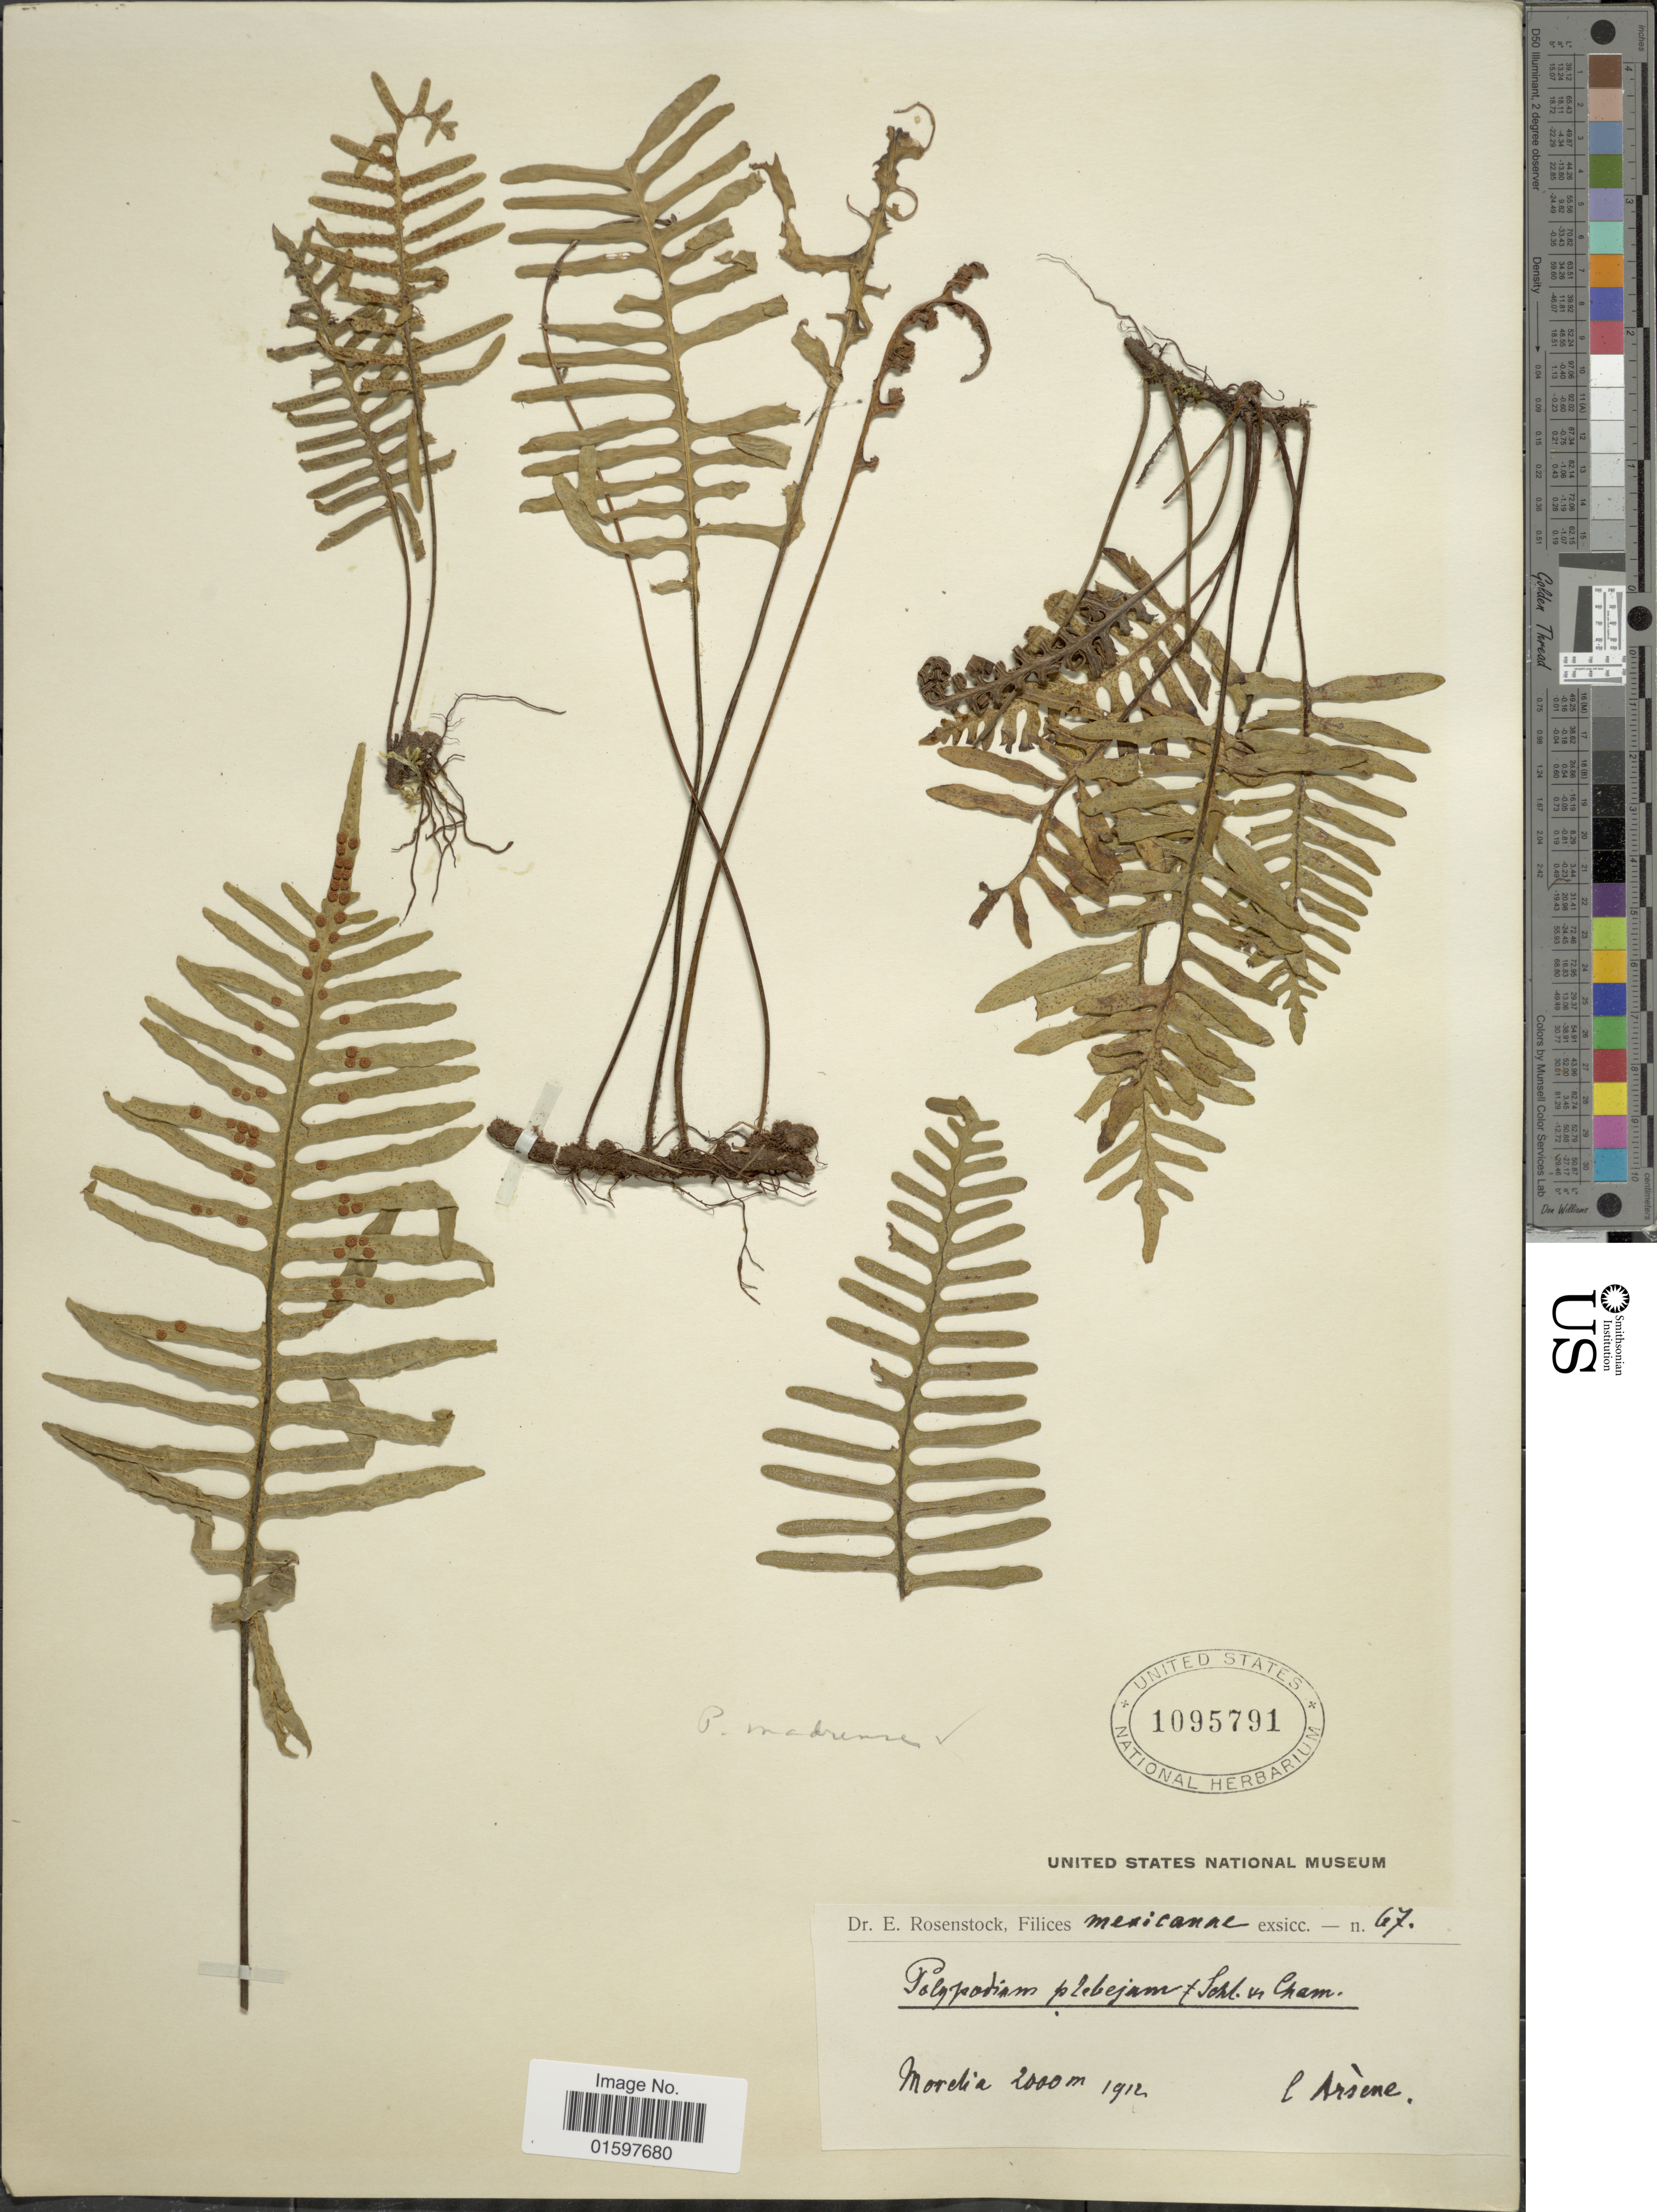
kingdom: Plantae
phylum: Tracheophyta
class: Polypodiopsida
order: Polypodiales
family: Polypodiaceae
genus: Pleopeltis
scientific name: Pleopeltis madrense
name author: (J. Sm.) A.R. Sm. & Tejero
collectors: -- Arsène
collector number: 67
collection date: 1912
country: Mexico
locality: Morelia.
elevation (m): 2000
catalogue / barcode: US 1095791